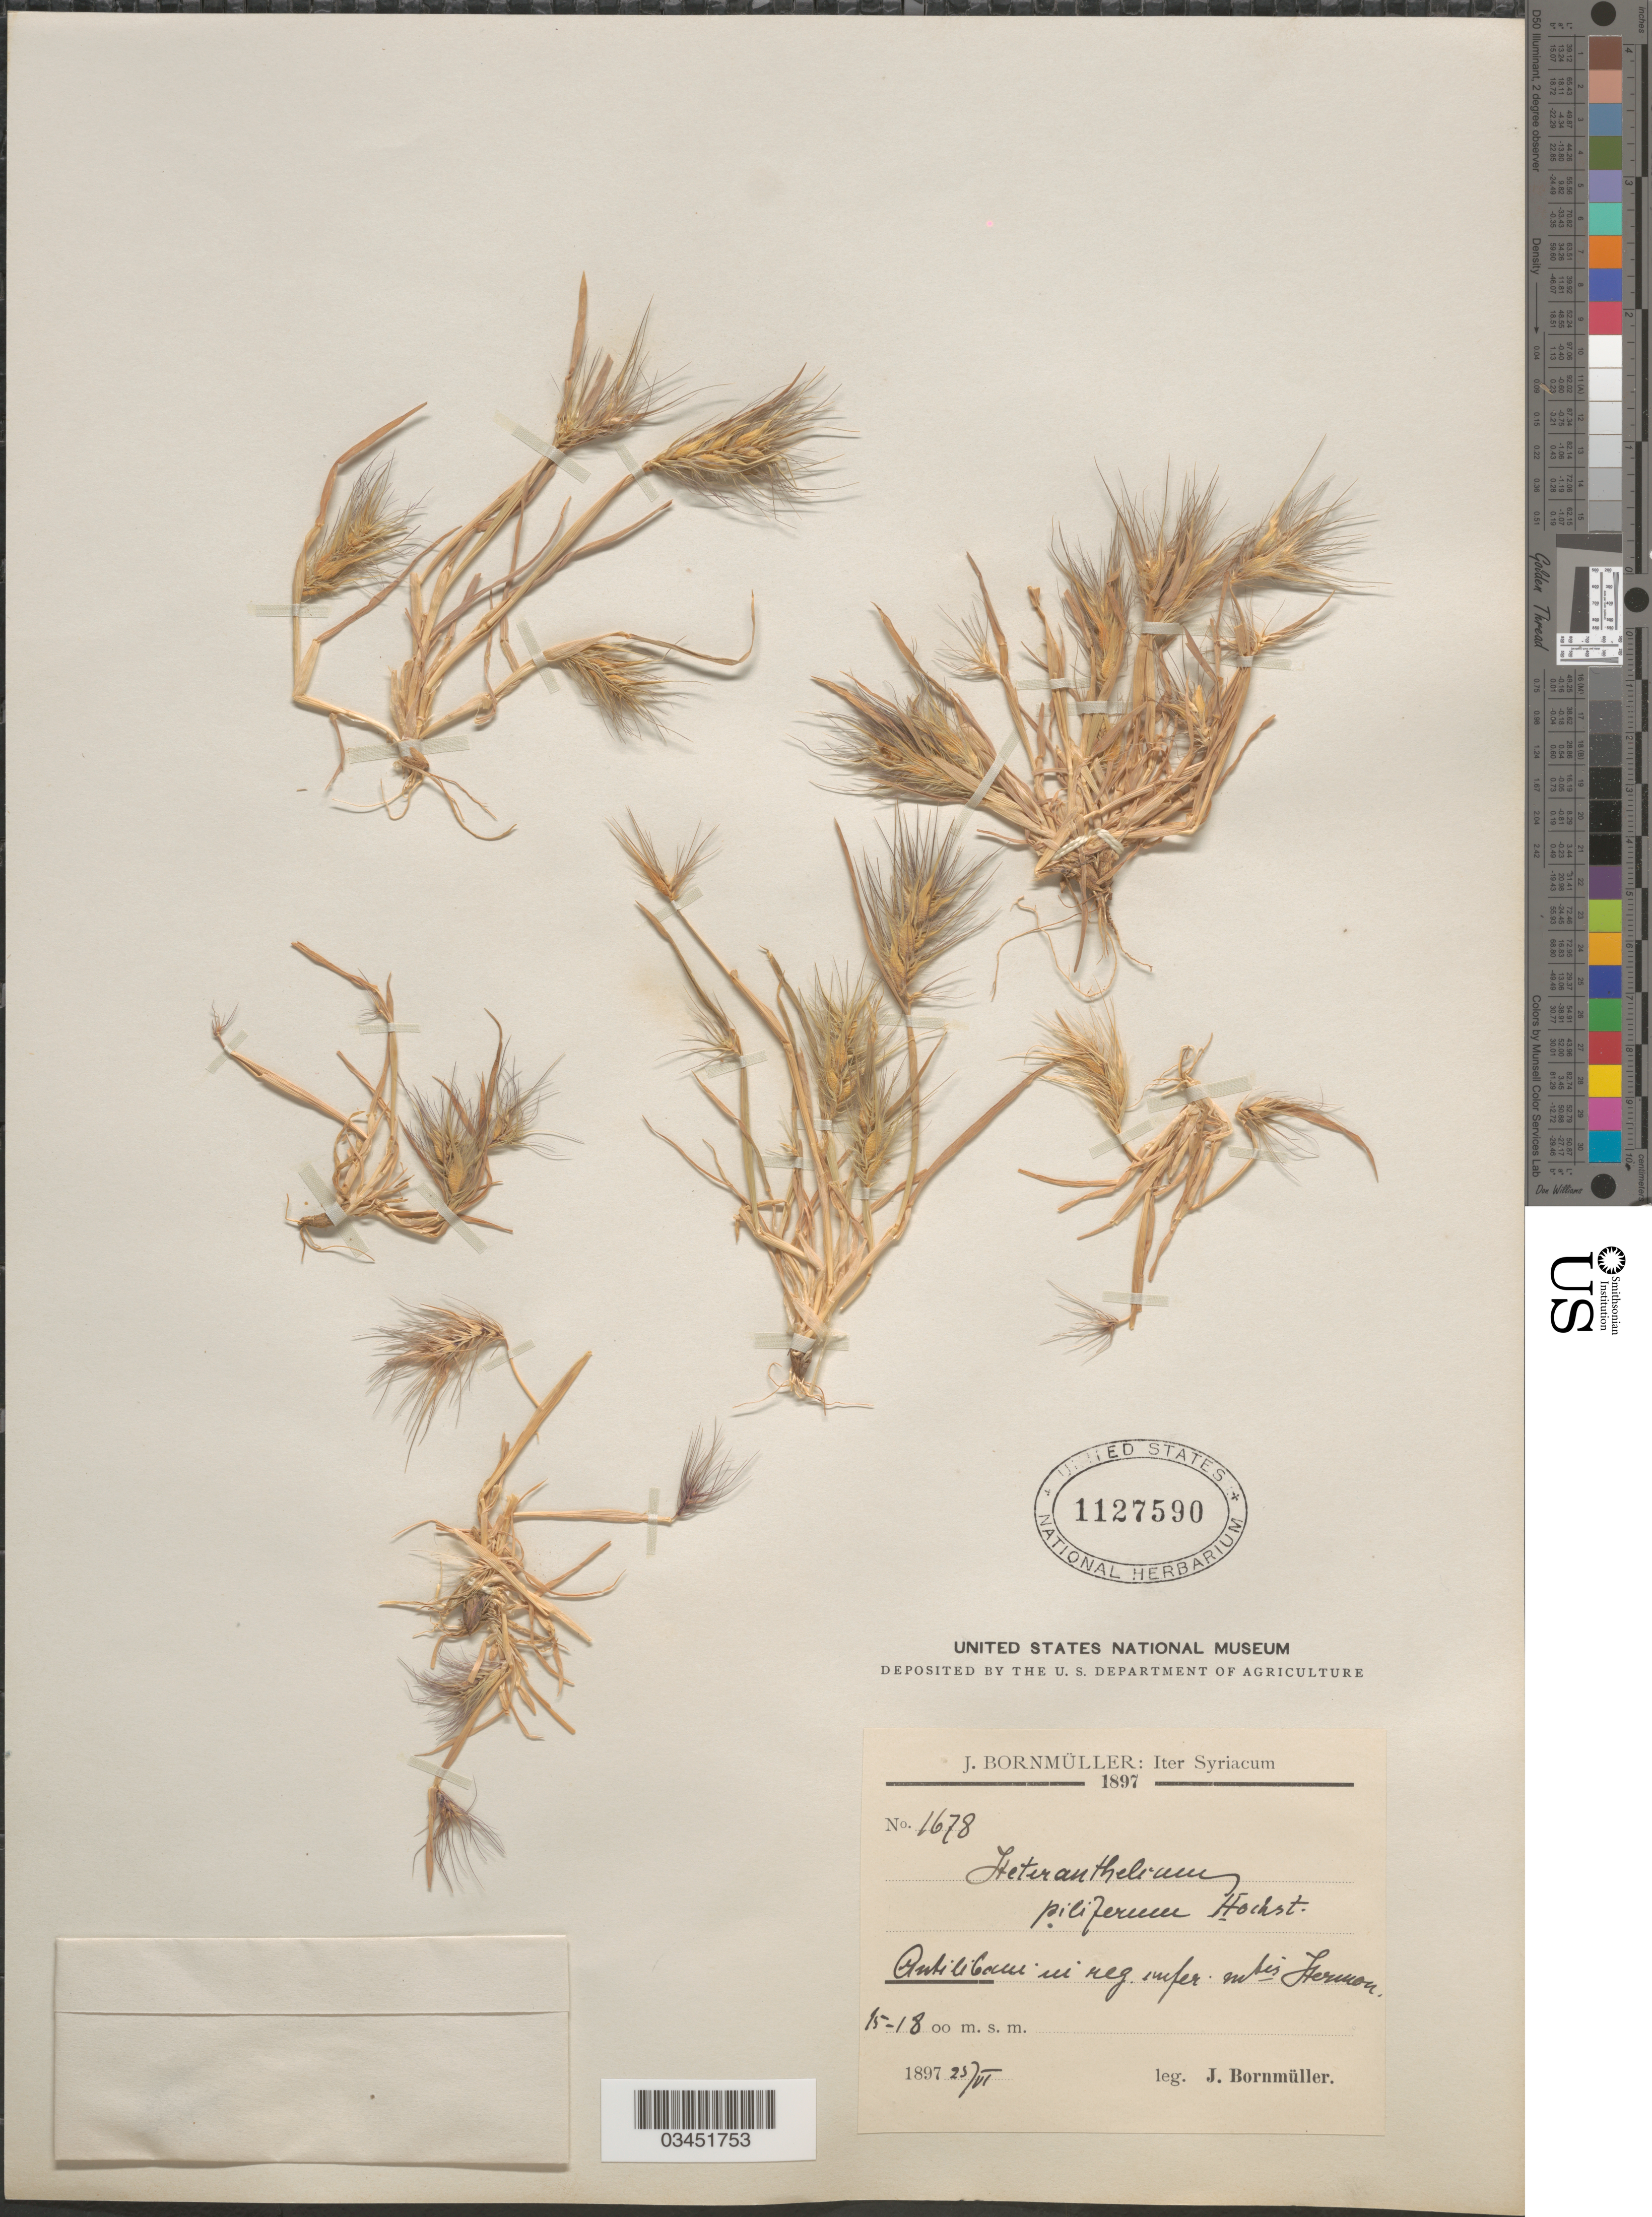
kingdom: Plantae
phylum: Tracheophyta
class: Liliopsida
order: Poales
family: Poaceae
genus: Heteranthelium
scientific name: Heteranthelium piliferum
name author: (Sol.) Hochst.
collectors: J. Bornmüller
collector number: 1678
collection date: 1897-06-25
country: Syria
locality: Iter Syriacum 1897. Antilibani in reg. imper. montis Kerman.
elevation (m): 1500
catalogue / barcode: US 1127590